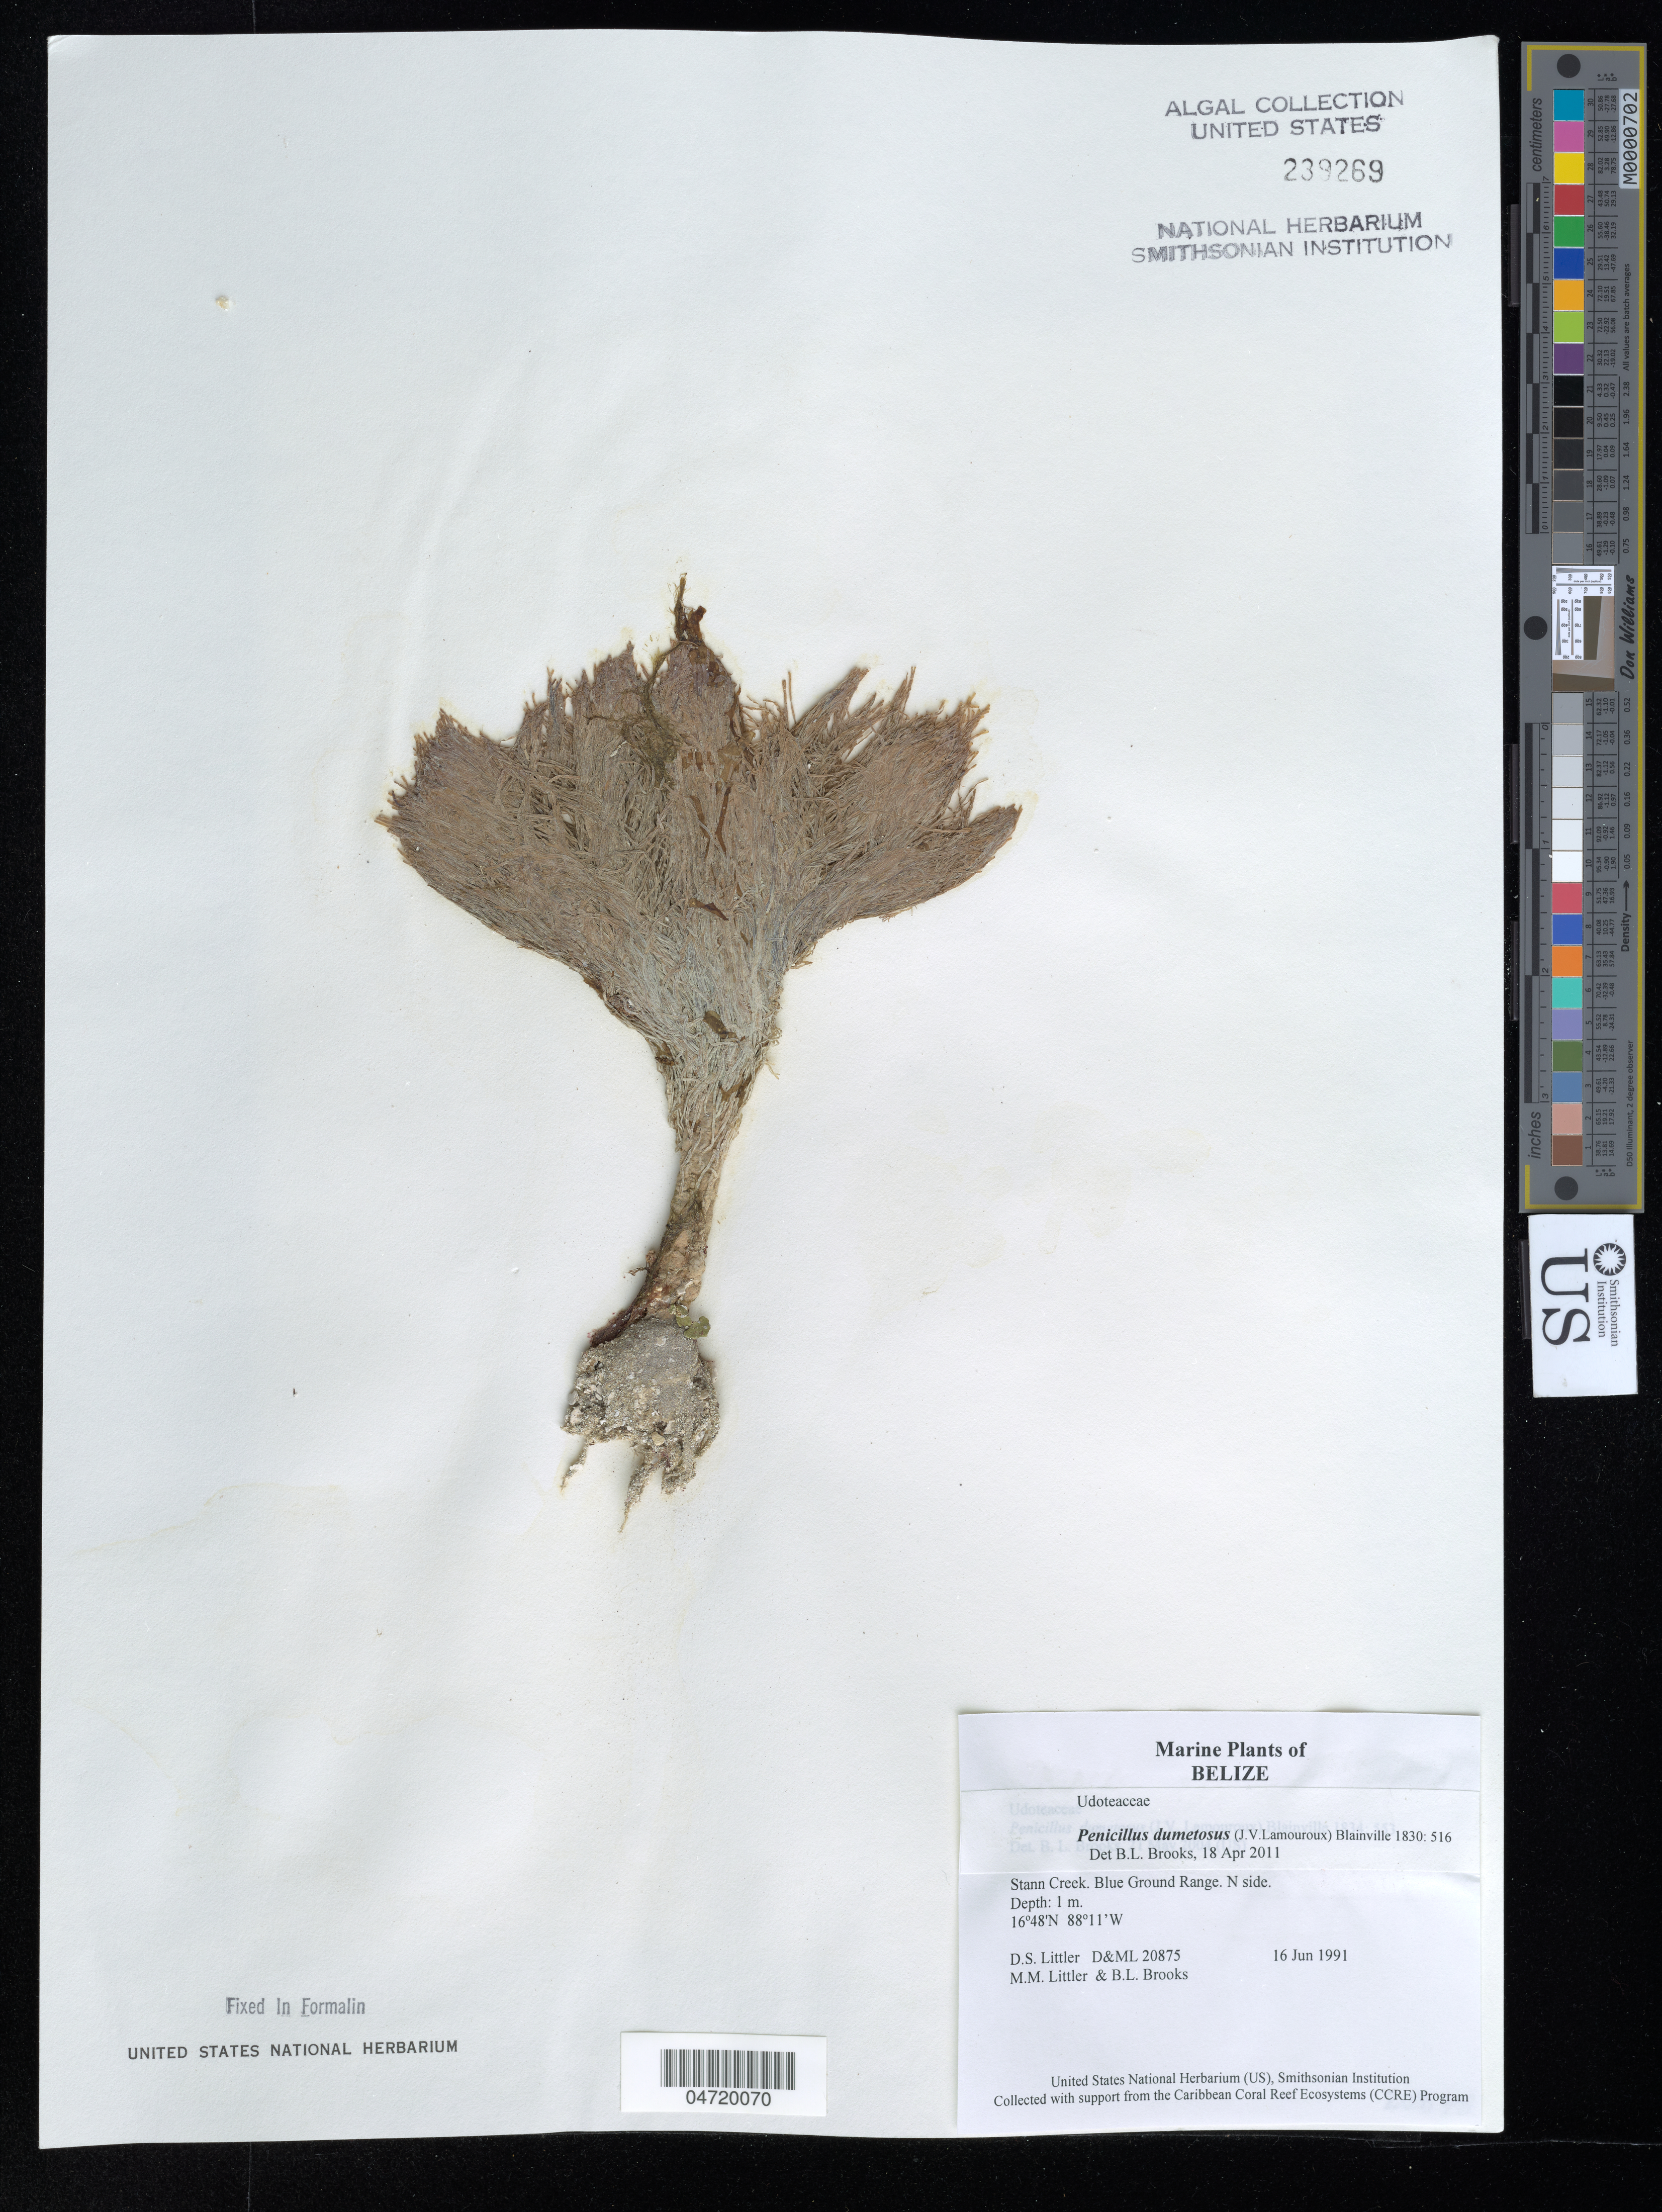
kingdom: Plantae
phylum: Chlorophyta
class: Ulvophyceae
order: Bryopsidales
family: Udoteaceae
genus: Penicillus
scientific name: Penicillus dumetosus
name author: (J.V.Lamouroux) Blainville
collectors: D. S. Littler, M. M. Littler & B. Brooks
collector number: D&ML 20875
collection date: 1991-06-16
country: Belize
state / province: Stann Creek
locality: Blue Ground Range. N side.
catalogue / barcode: US 239269